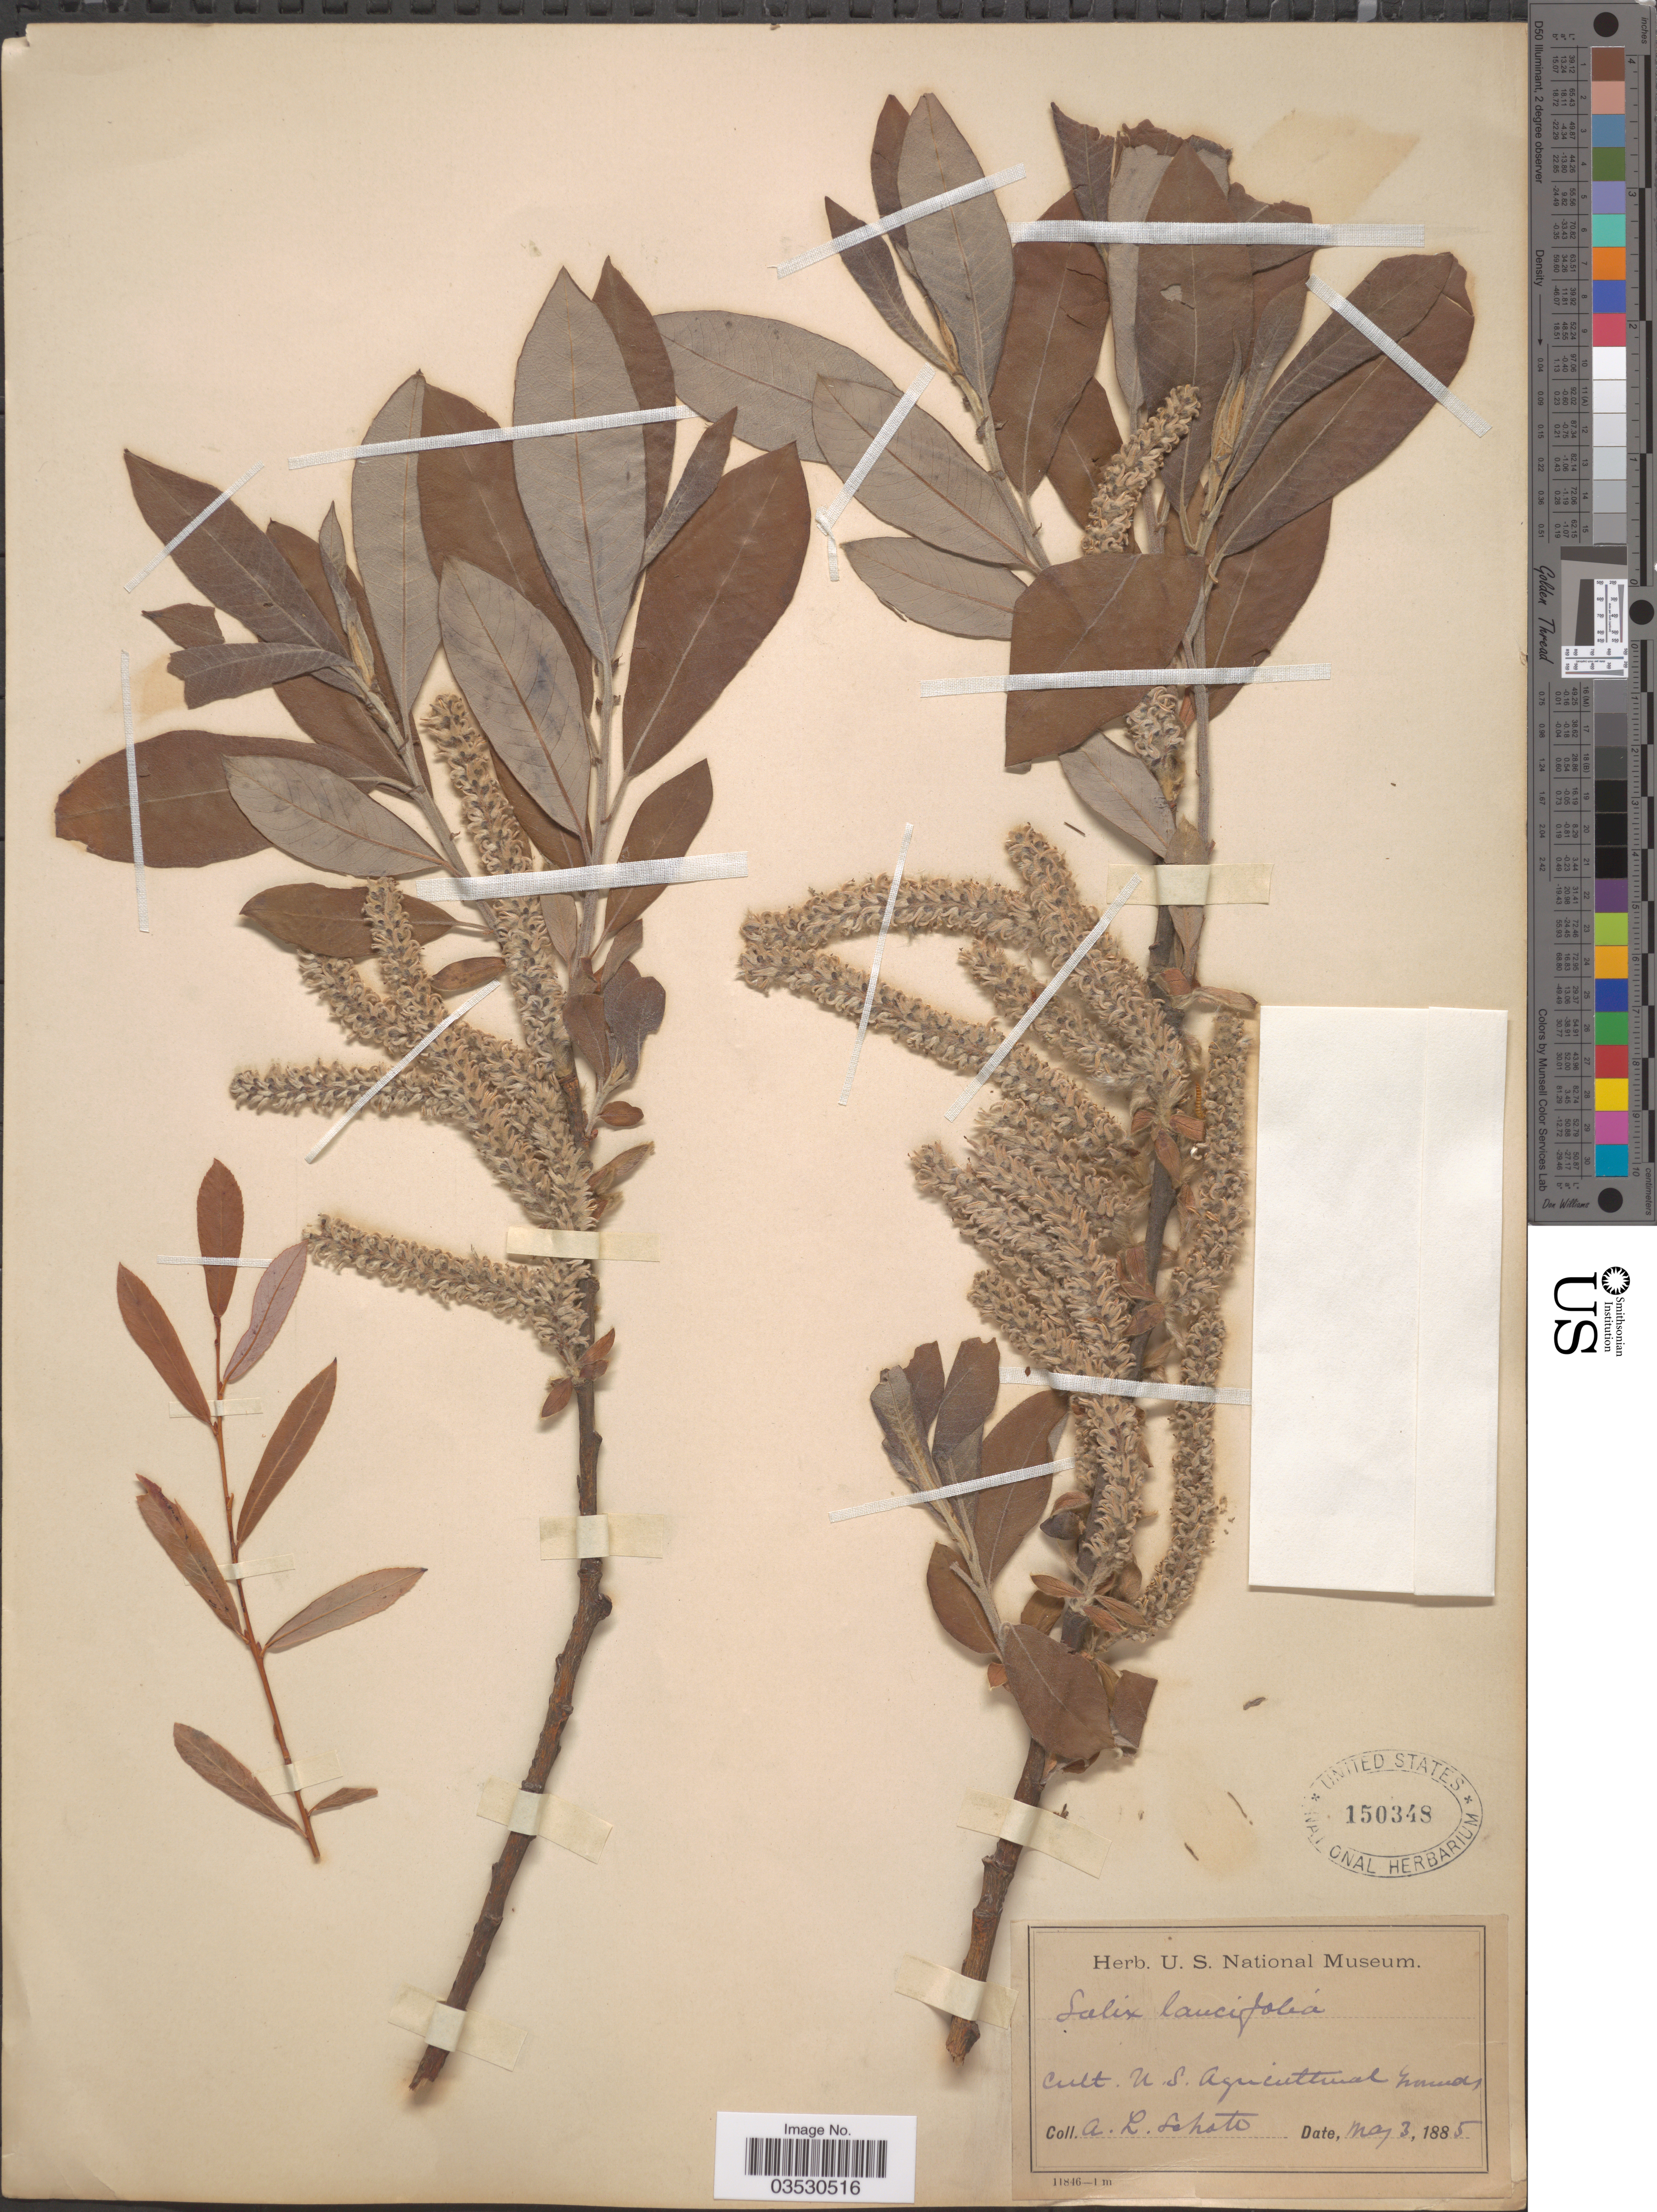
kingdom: Plantae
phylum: Tracheophyta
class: Magnoliopsida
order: Malpighiales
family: Salicaceae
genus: Salix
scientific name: Salix lancifolia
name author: Döll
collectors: A. L. Schott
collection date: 1885-05-03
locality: Cult. U.S. Agricultural Lands.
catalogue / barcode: US 150348